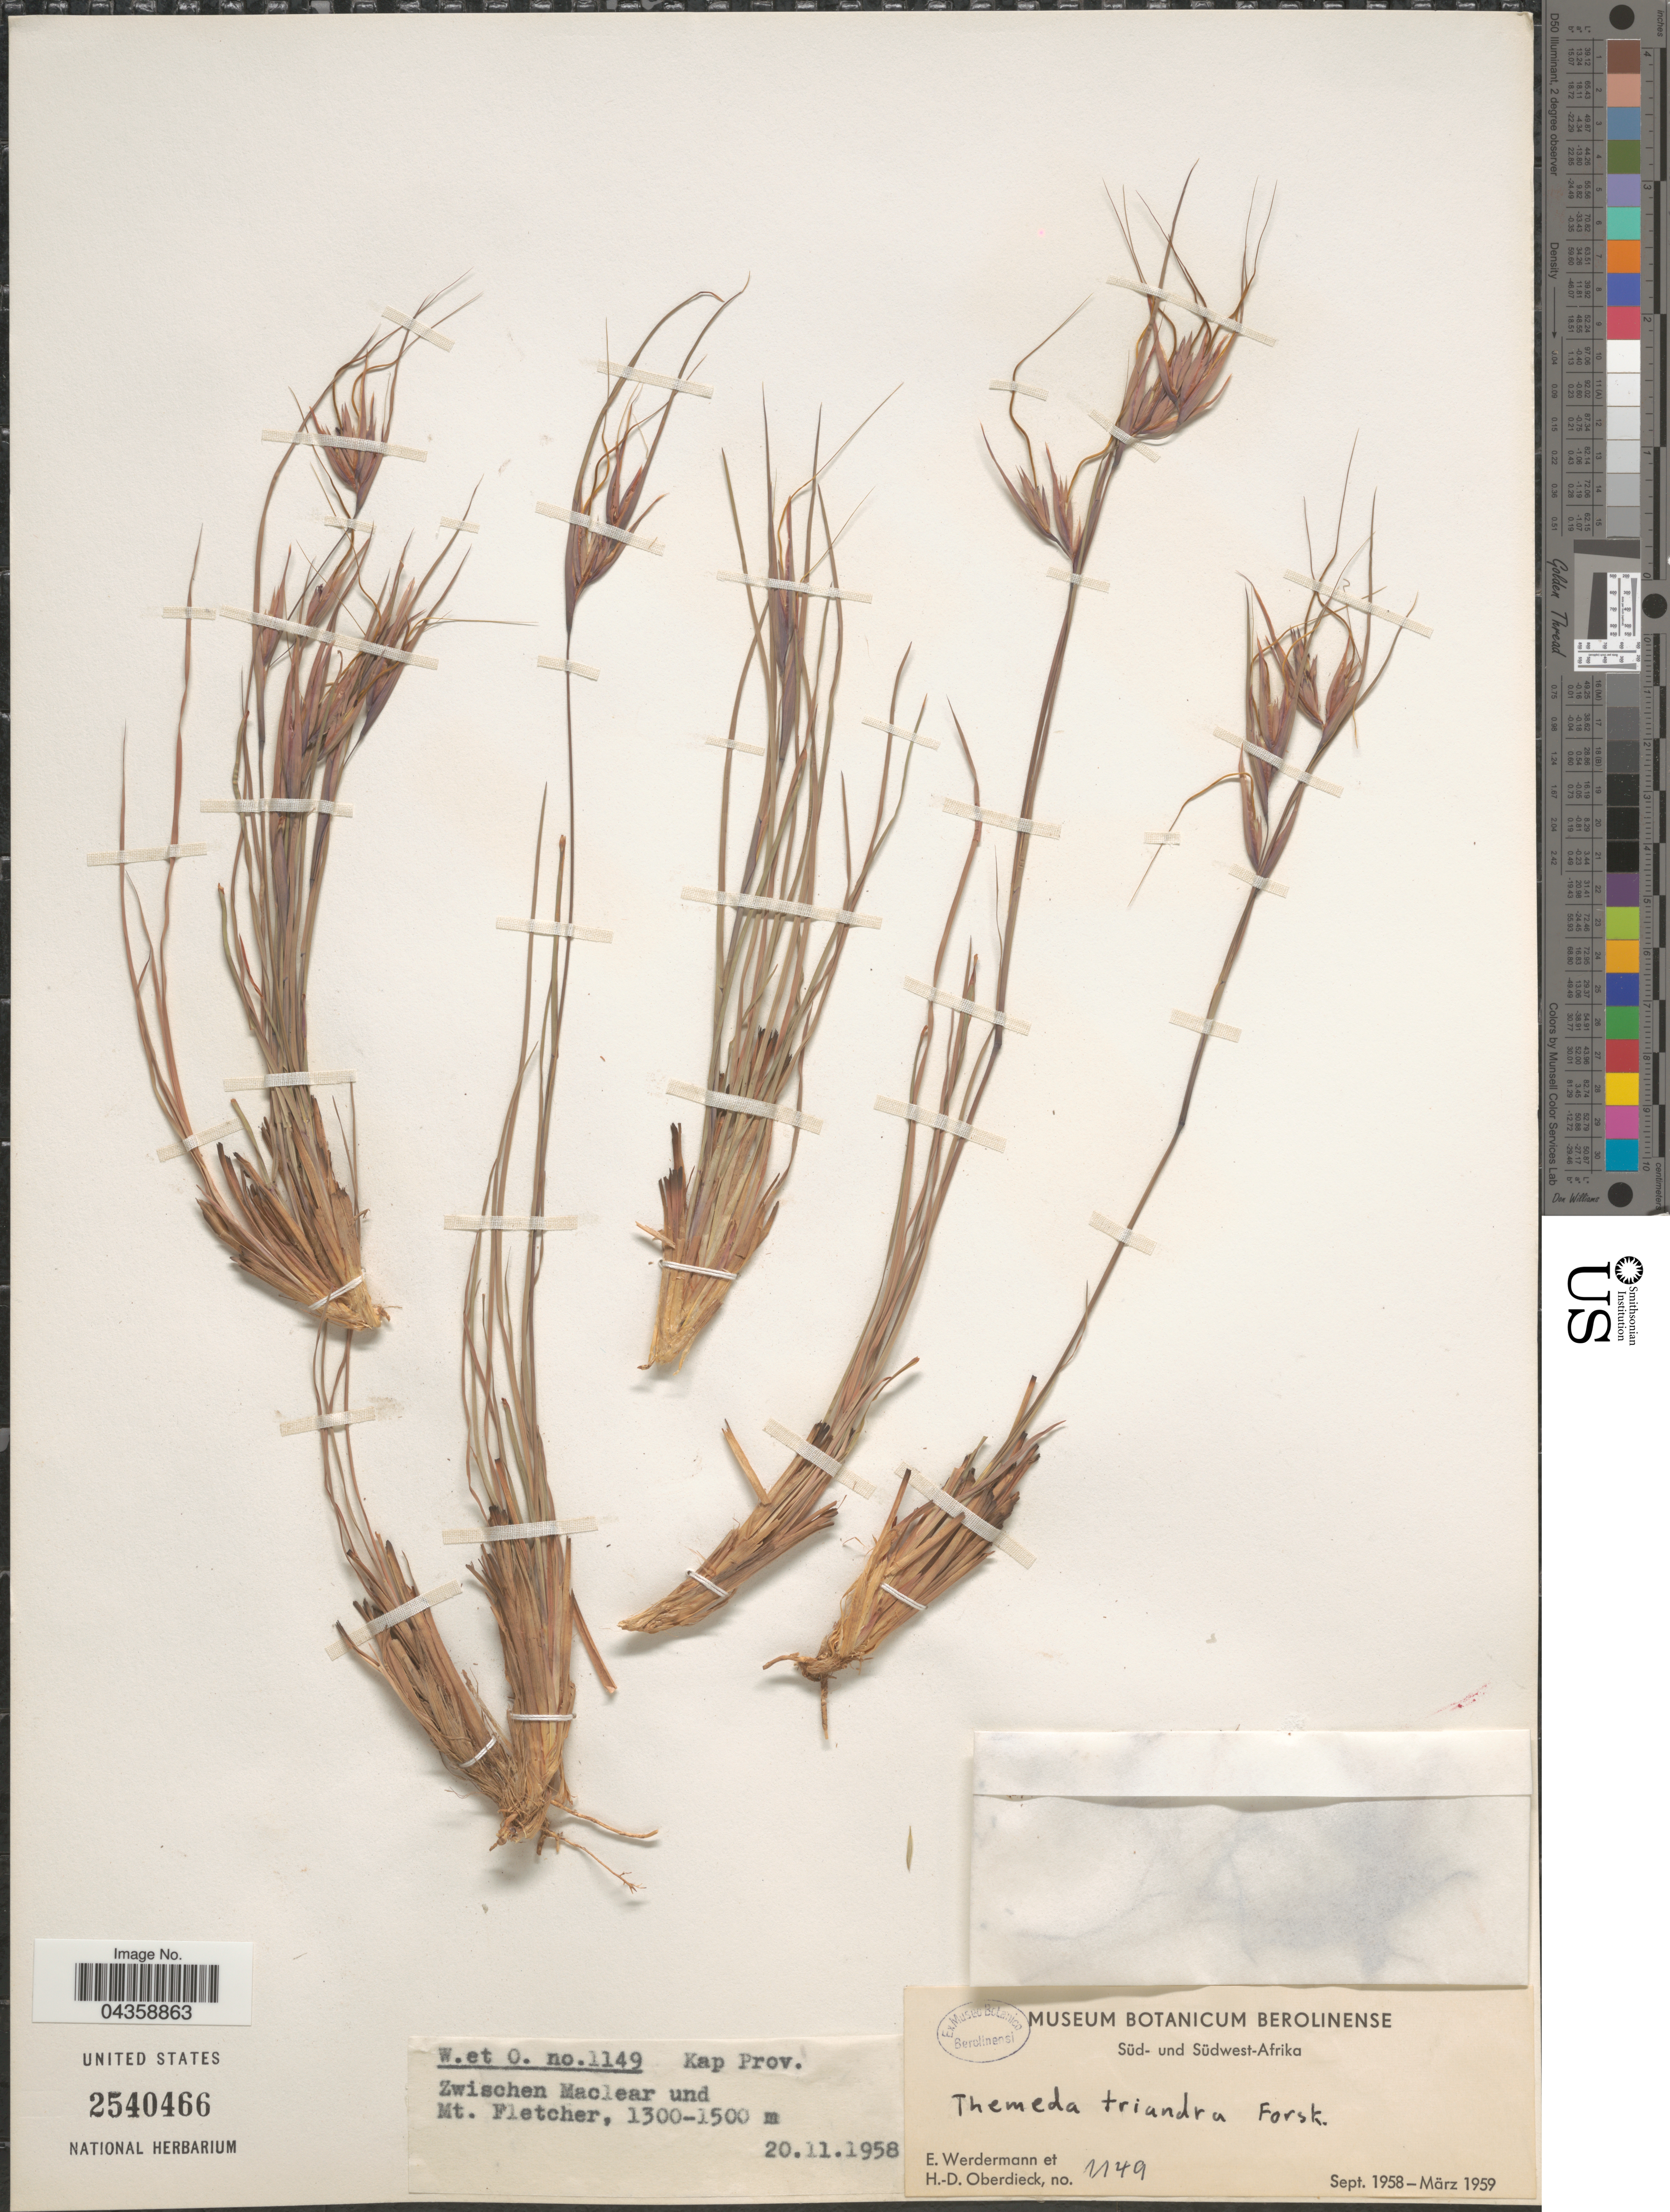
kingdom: Plantae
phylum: Tracheophyta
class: Liliopsida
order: Poales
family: Poaceae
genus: Themeda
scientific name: Themeda triandra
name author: Forssk.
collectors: E. Werdermann & H. Oberdieck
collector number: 1149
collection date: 1958-11-20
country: South Africa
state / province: Eastern Cape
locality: Kap Prov. Zwischen Maclear und Mt. Fletcher. Süd-Afrika.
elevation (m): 1300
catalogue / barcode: US 2540466